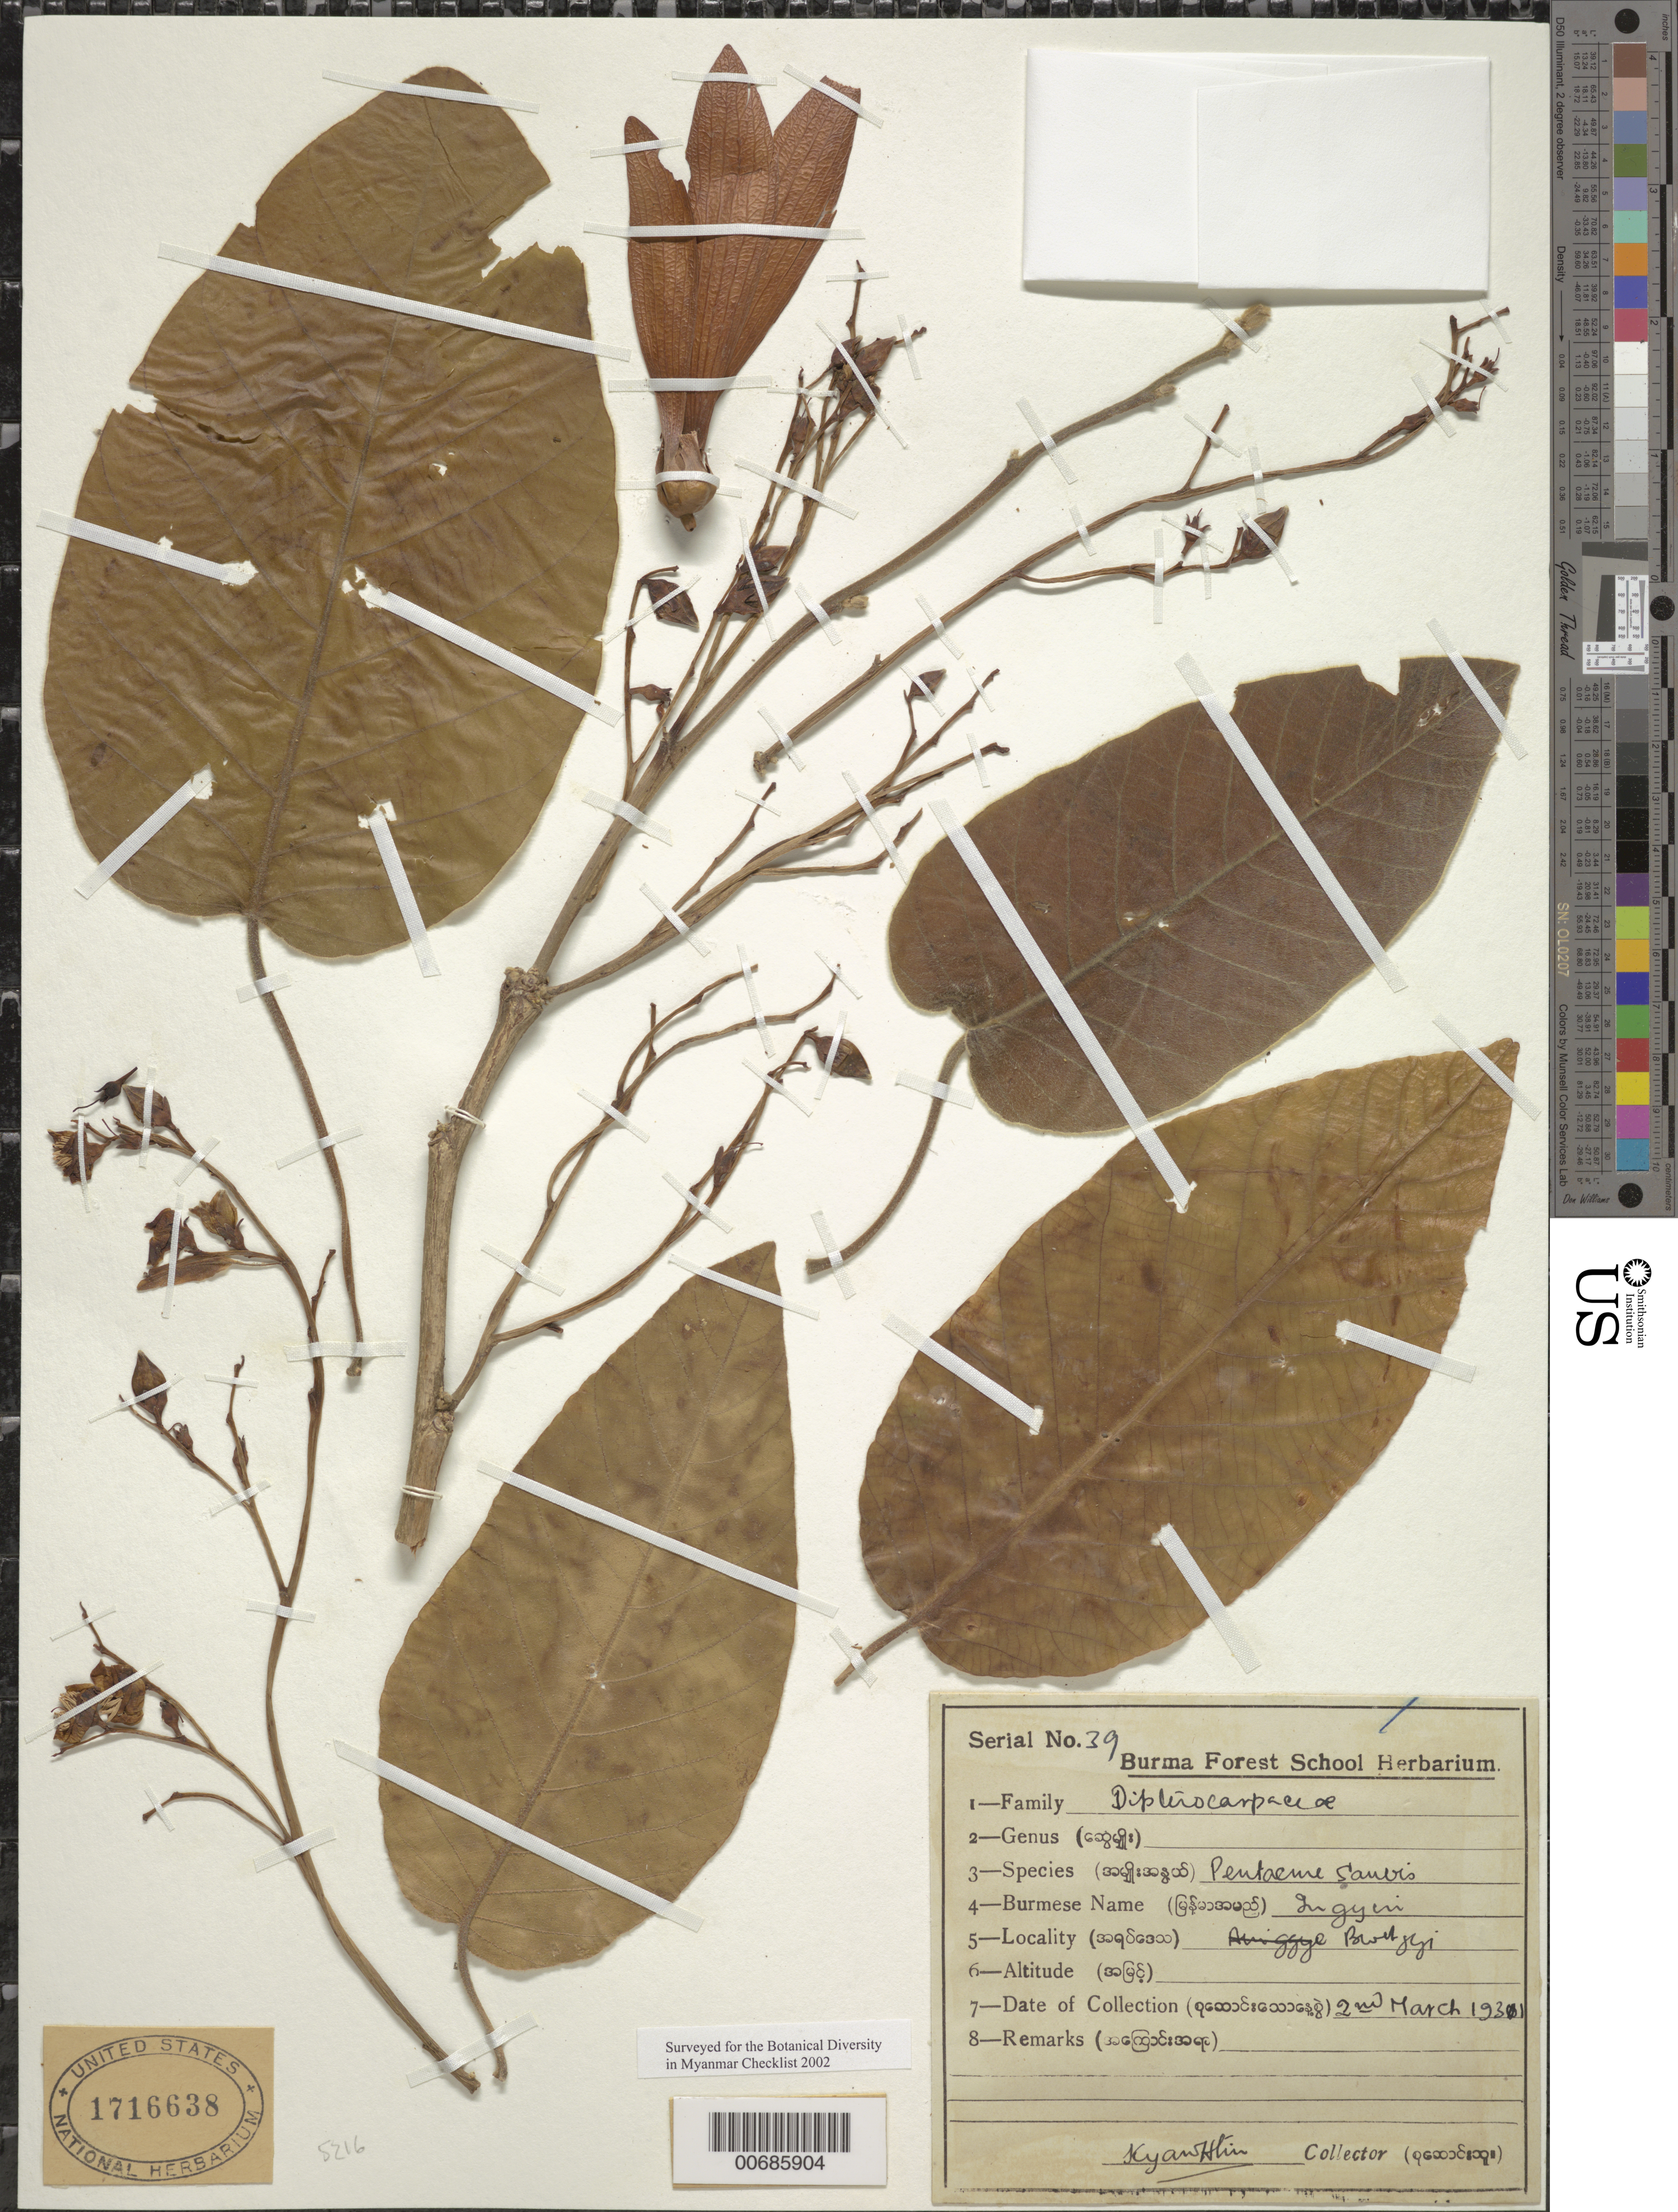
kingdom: Plantae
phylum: Tracheophyta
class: Magnoliopsida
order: Malvales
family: Dipterocarpaceae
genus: Pentacme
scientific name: Pentacme siamensis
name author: (Miq.) Kurz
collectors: Burma Forest School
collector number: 39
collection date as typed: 02 Mar 1931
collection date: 1931-03-02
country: Myanmar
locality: Bwetgyi [?]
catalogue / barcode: US 1716638